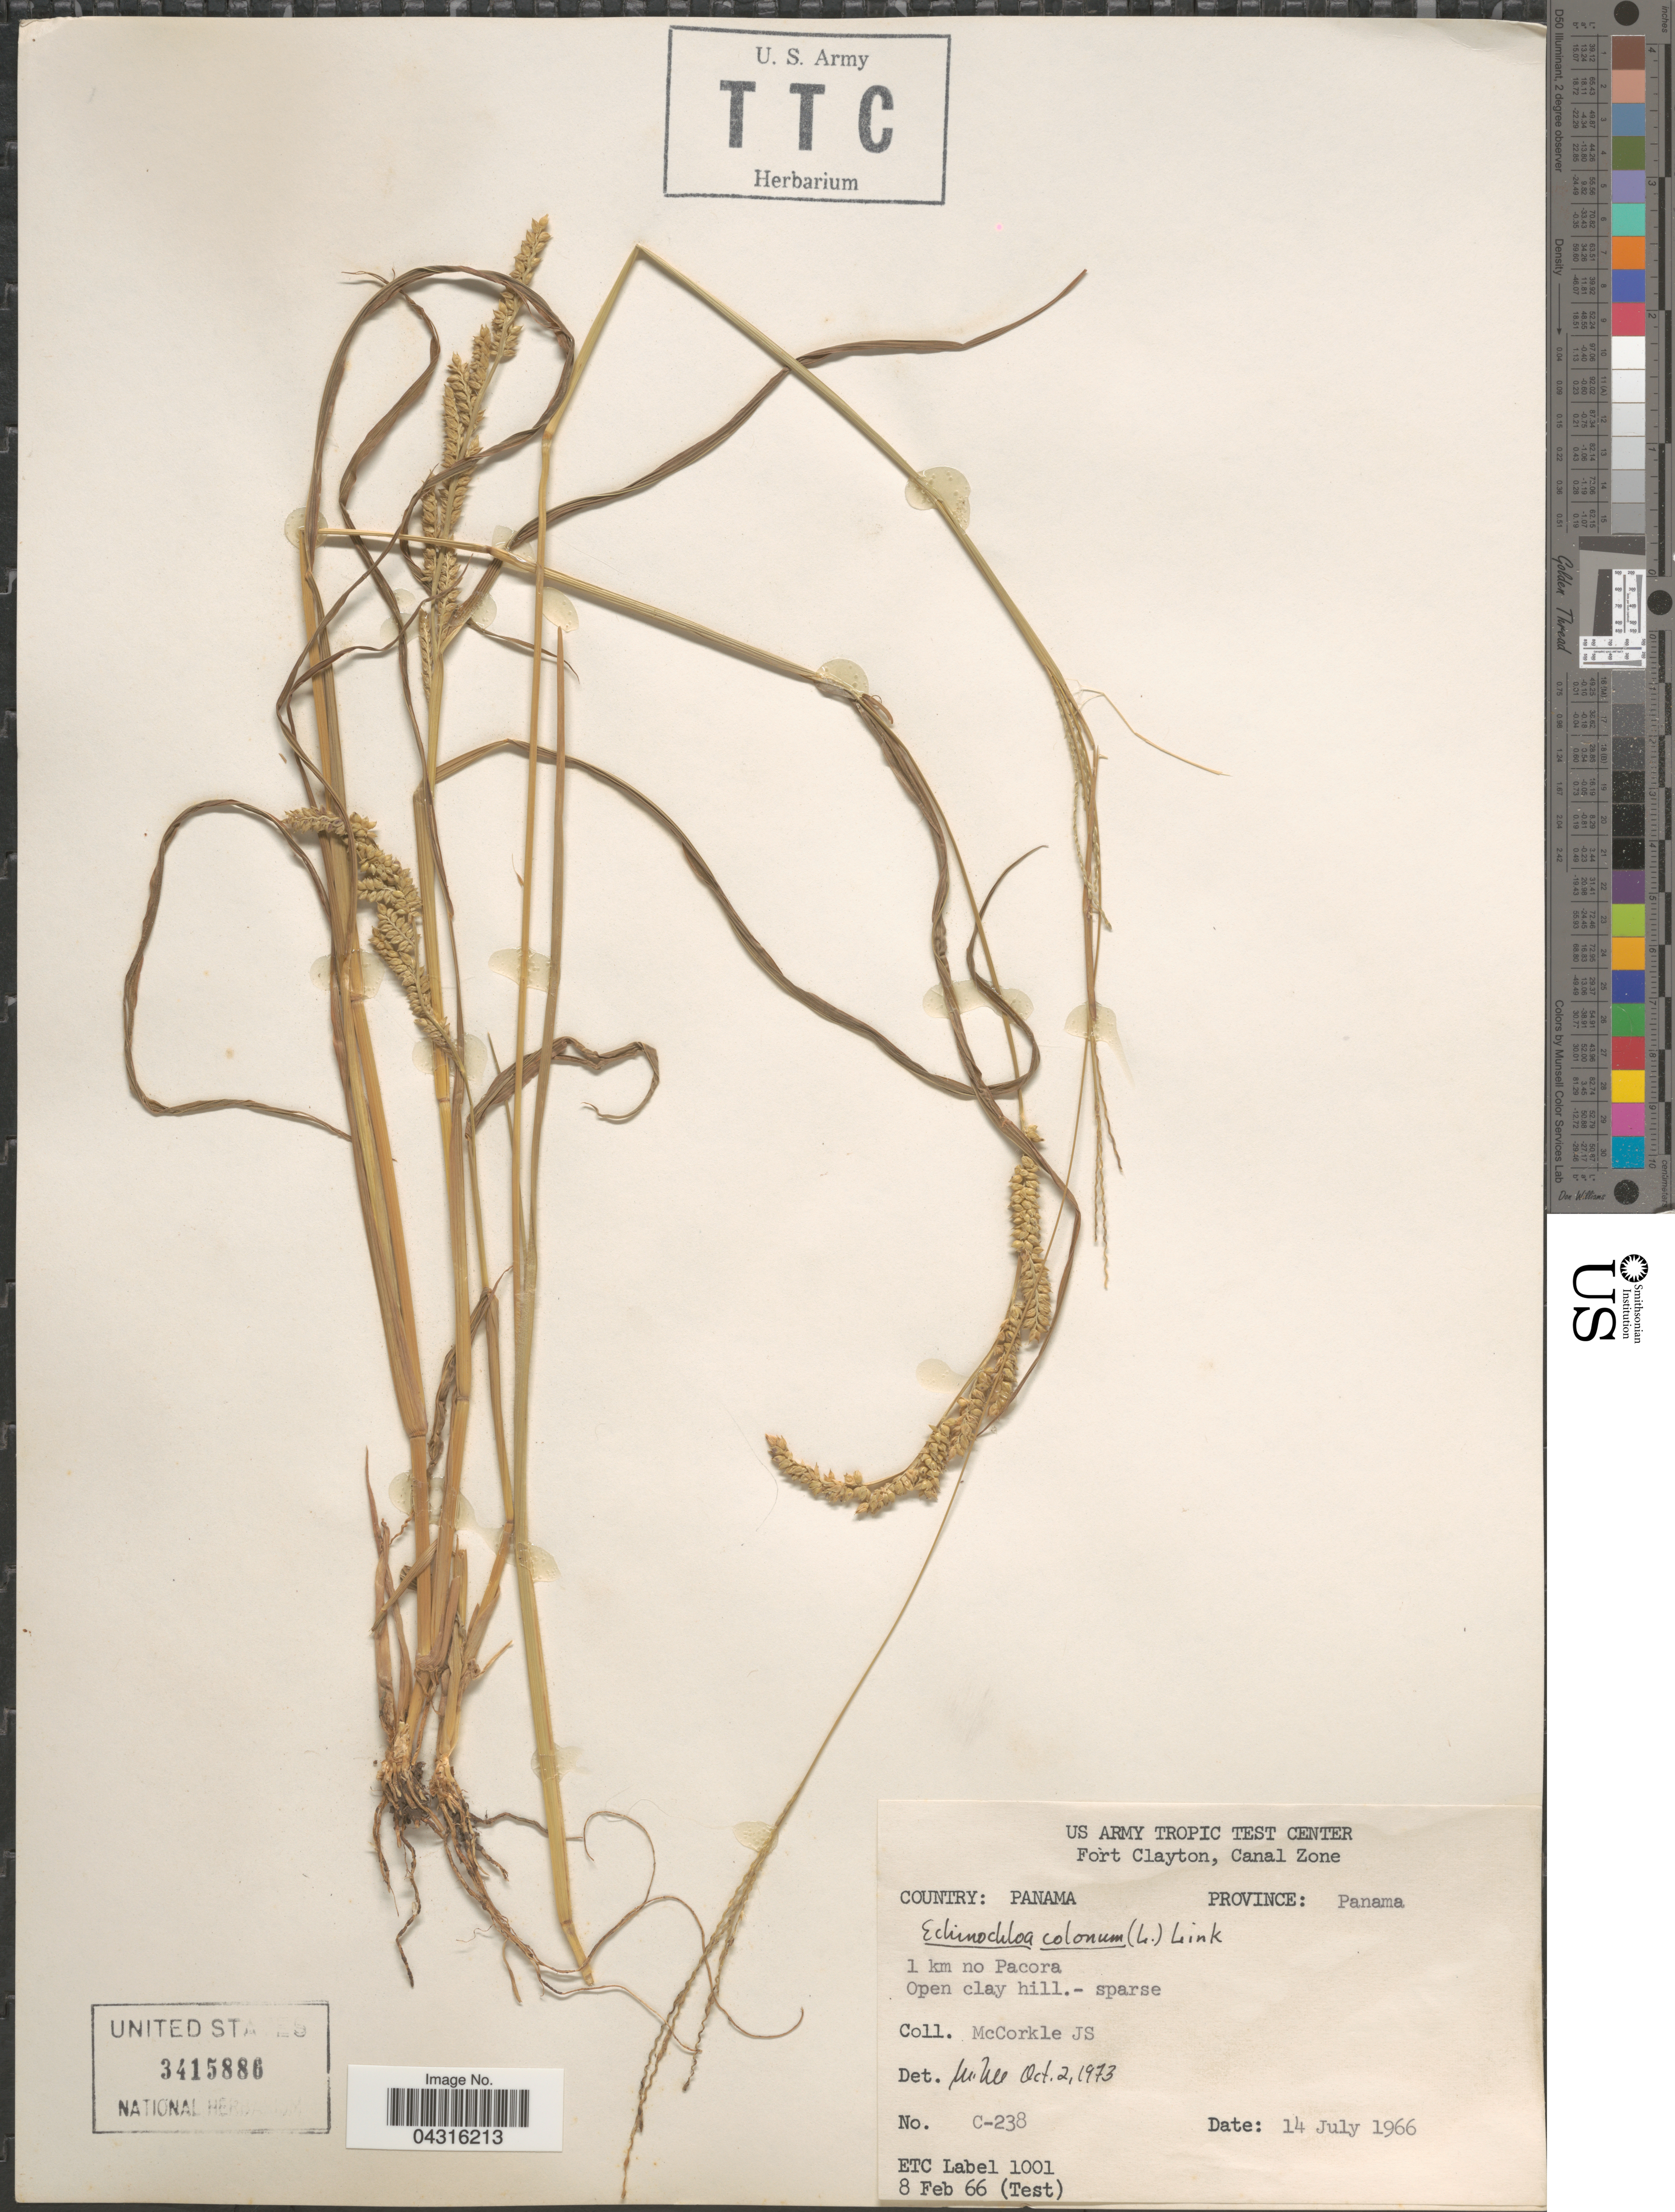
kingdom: Plantae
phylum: Tracheophyta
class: Liliopsida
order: Poales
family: Poaceae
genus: Echinochloa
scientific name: Echinochloa colona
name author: (L.) Link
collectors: J. McCorkle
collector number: C-238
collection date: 1966-07-14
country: Panama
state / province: Panamá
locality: US Army Tropic Test Center. Fort Clayton, Canal Zone. 1 km no Pacora.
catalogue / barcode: US 3415886